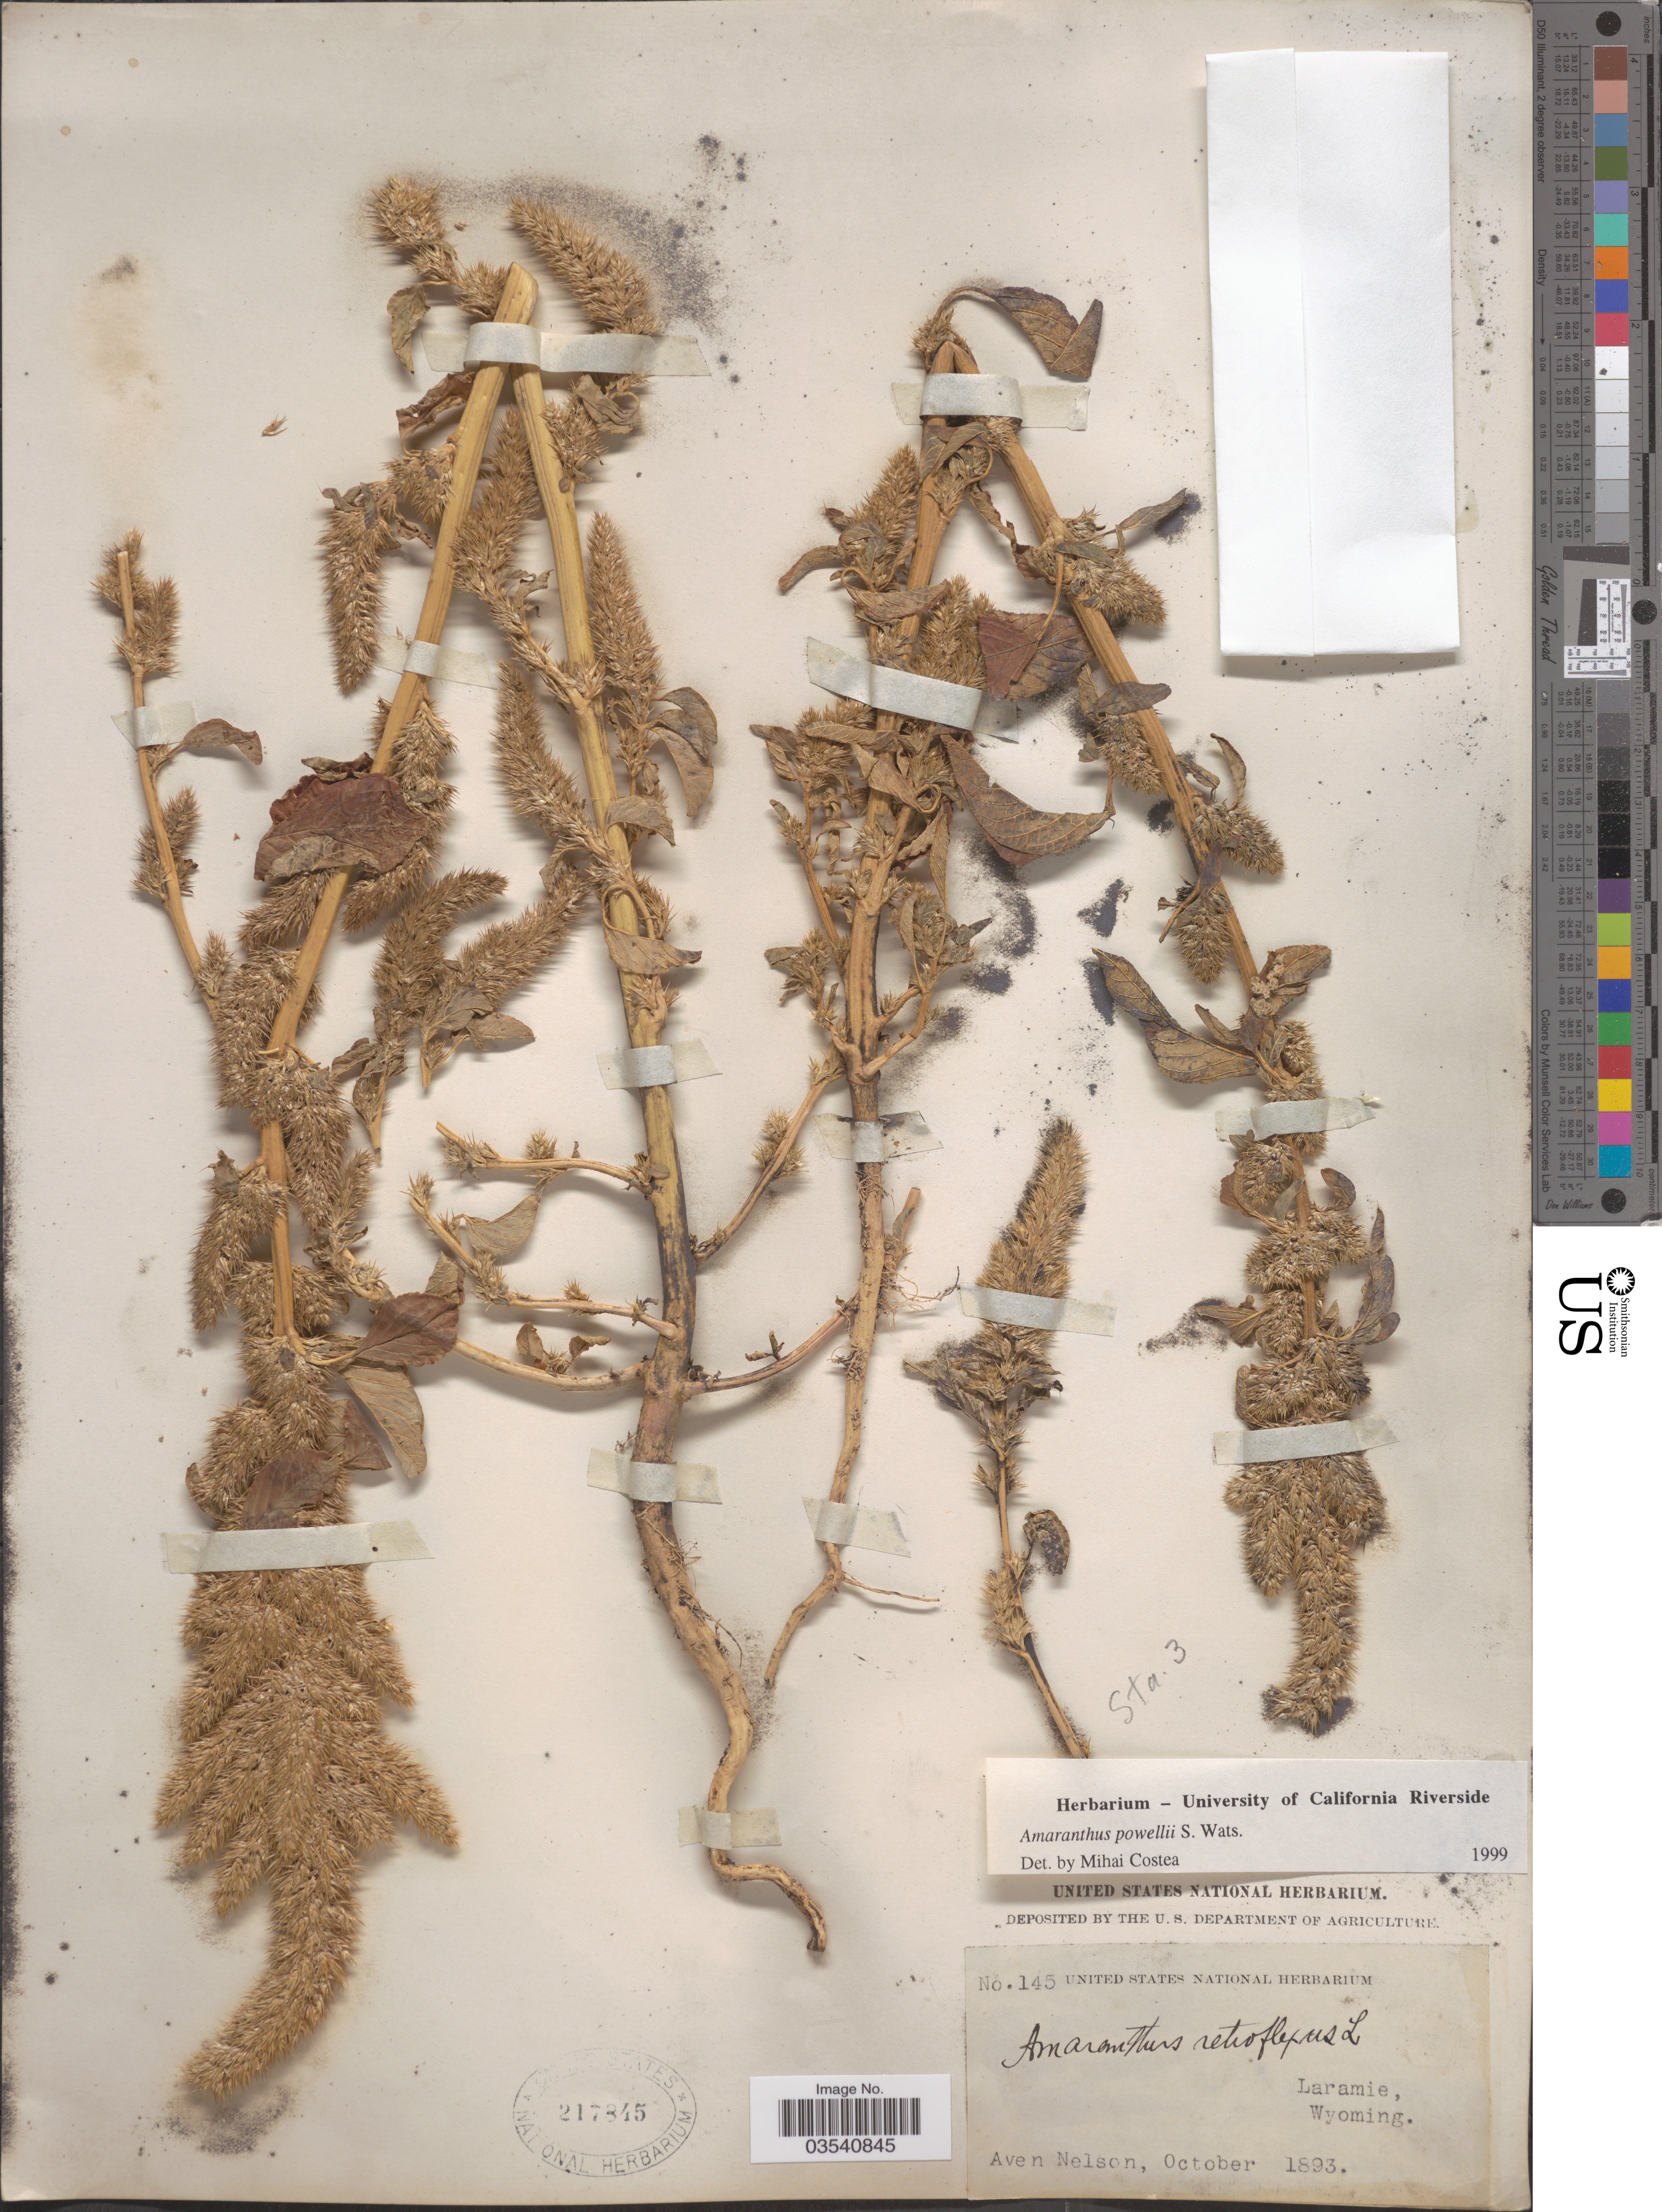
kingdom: Plantae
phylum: Tracheophyta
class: Magnoliopsida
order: Caryophyllales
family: Amaranthaceae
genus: Amaranthus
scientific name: Amaranthus powellii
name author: S. Watson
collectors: A. Nelson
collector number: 145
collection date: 1893-10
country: United States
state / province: Wyoming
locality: Laramie.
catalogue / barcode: US 217845